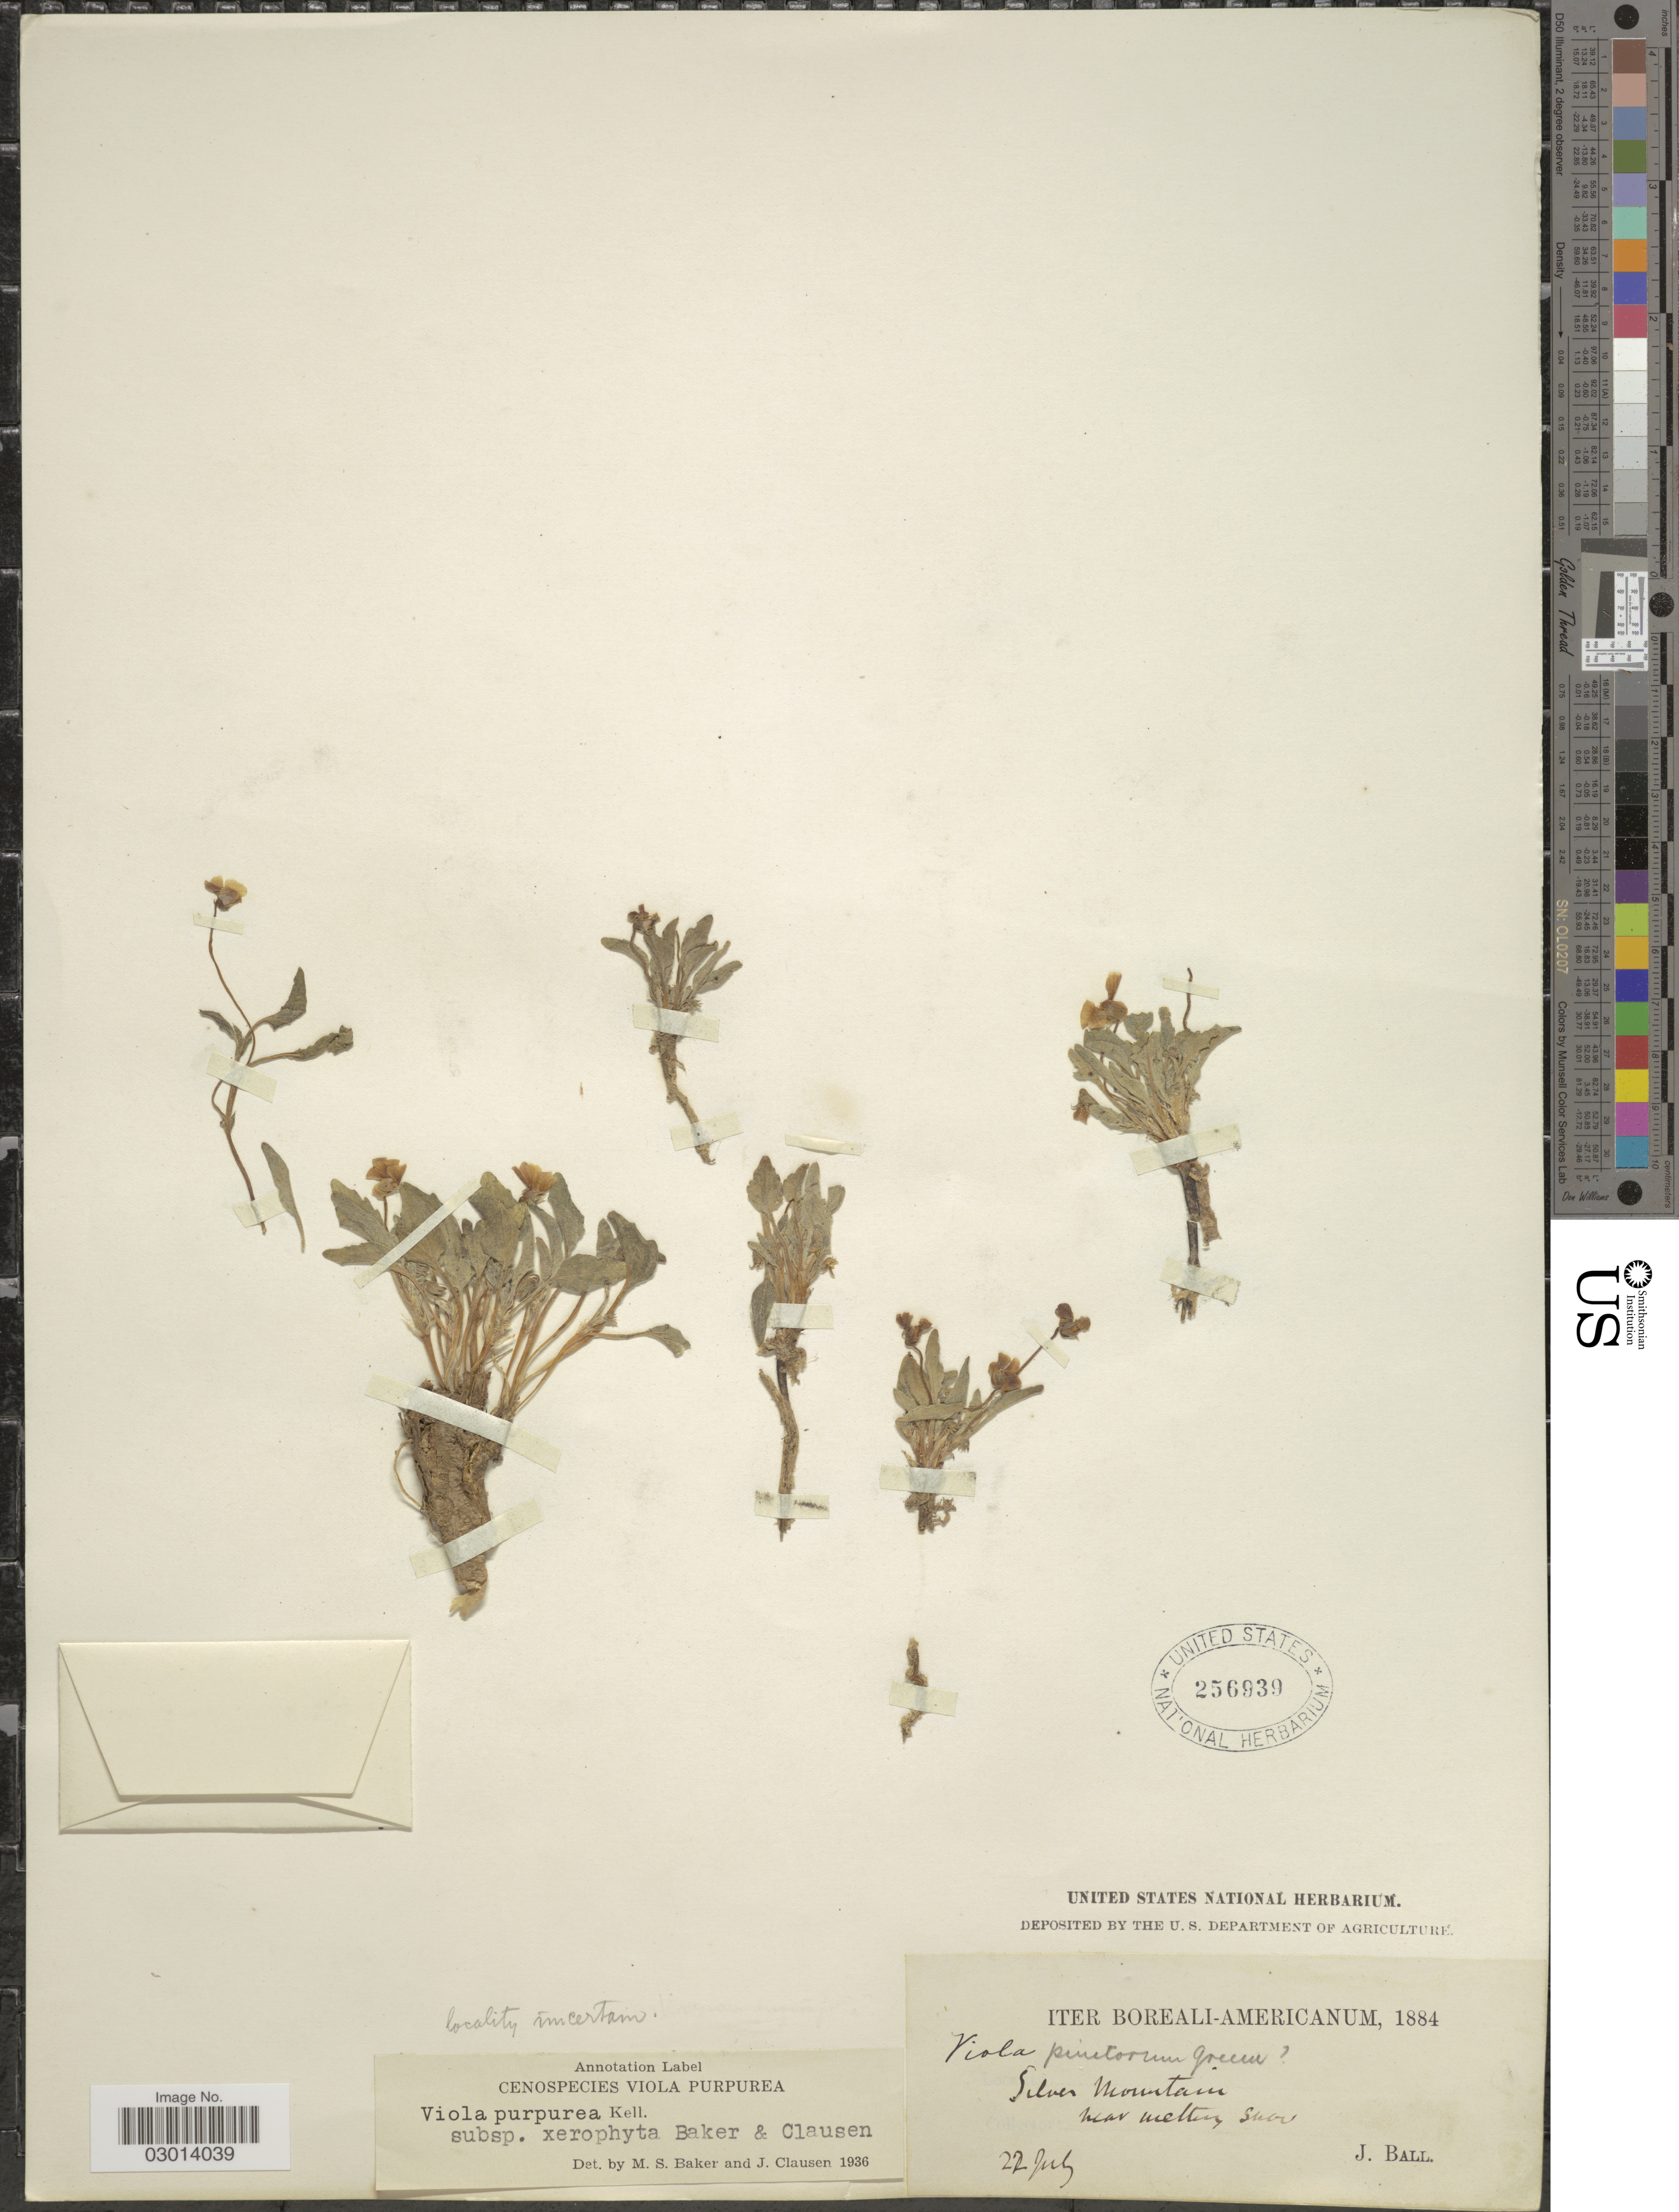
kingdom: Plantae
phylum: Tracheophyta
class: Magnoliopsida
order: Malpighiales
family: Violaceae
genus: Viola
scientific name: Viola purpurea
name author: Kellogg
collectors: J. Ball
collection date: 1884-07-22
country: United States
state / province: Idaho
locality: Iter Boreali-Americanum. Silver Mountain, near melting snow.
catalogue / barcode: US 256939